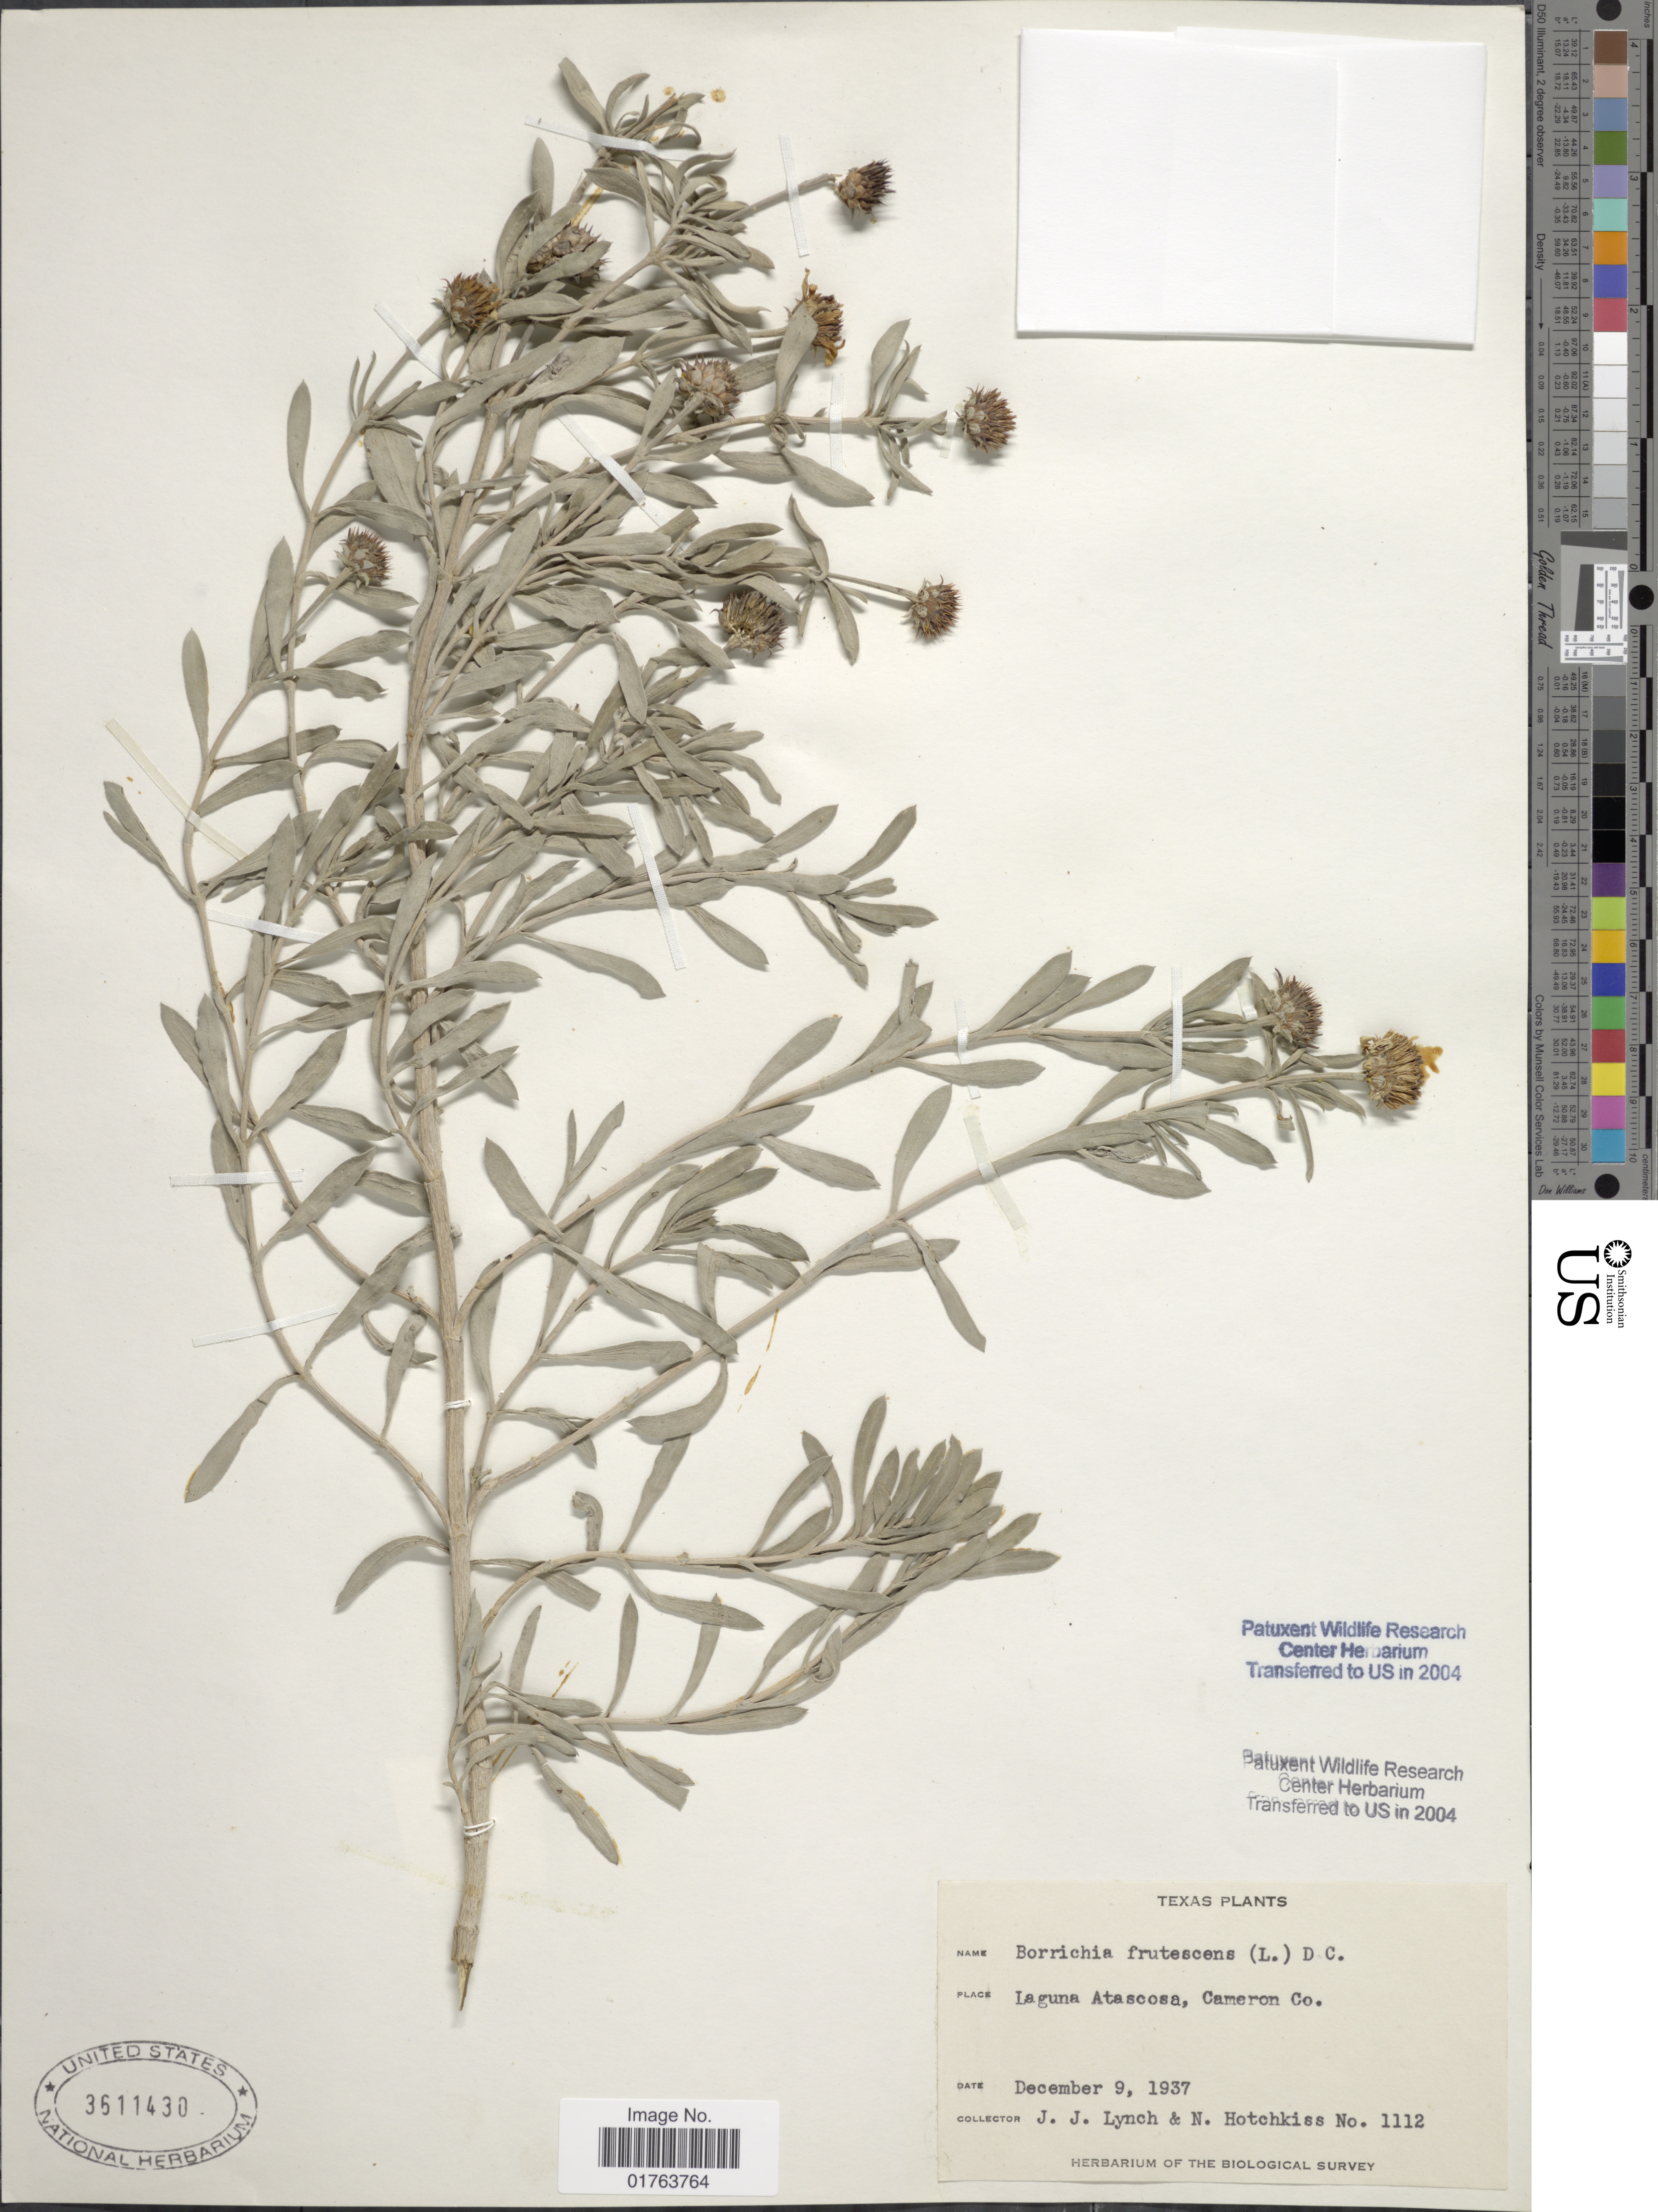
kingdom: Plantae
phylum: Tracheophyta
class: Magnoliopsida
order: Asterales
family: Asteraceae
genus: Borrichia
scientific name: Borrichia frutescens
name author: (L.) DC.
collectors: J. Lynch & N. Hotchkiss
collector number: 1112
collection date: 1937-12-09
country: United States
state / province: Texas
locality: Laguna Atascosa, Cameron Co.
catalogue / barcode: US 3611430